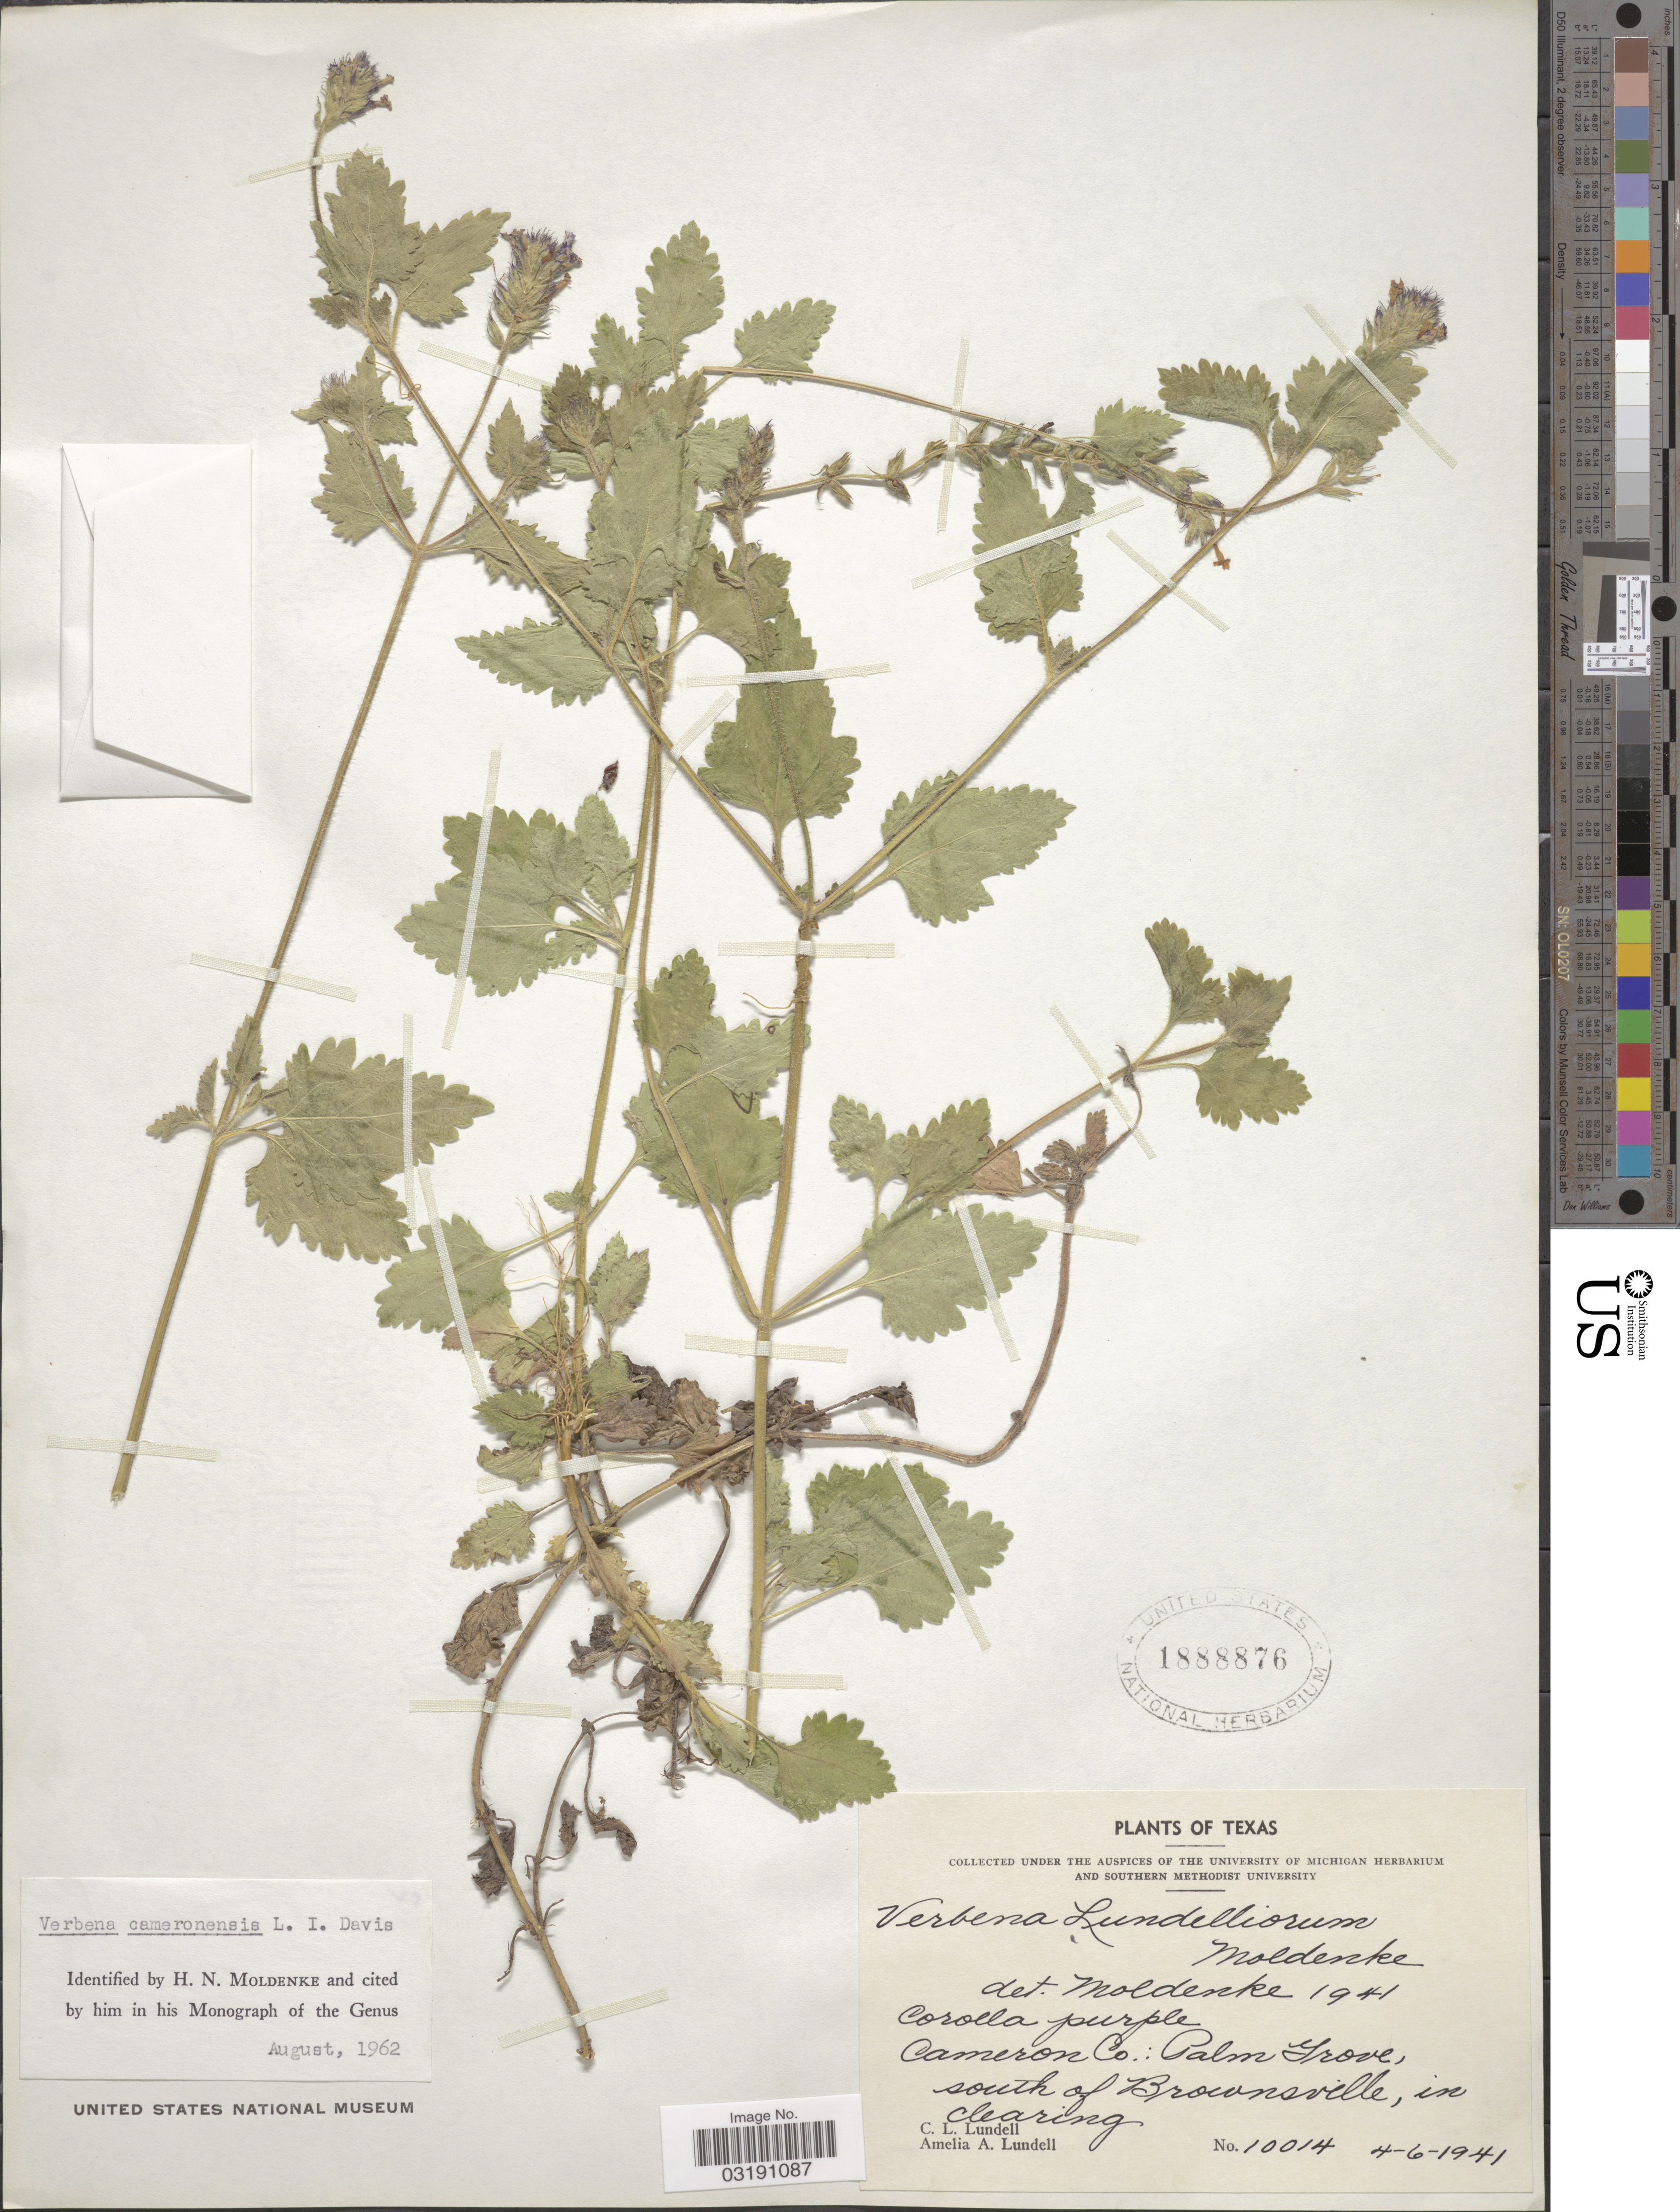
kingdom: Plantae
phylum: Tracheophyta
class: Magnoliopsida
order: Lamiales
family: Verbenaceae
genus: Verbena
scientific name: Verbena cameronensis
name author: L.I. Davis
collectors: C. L. Lundell & A. A. Lundell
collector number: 10014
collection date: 1941-04-06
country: United States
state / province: Texas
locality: Cameron Co.: Palm Grove, south of Brownsville, in clearing.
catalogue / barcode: US 1888876